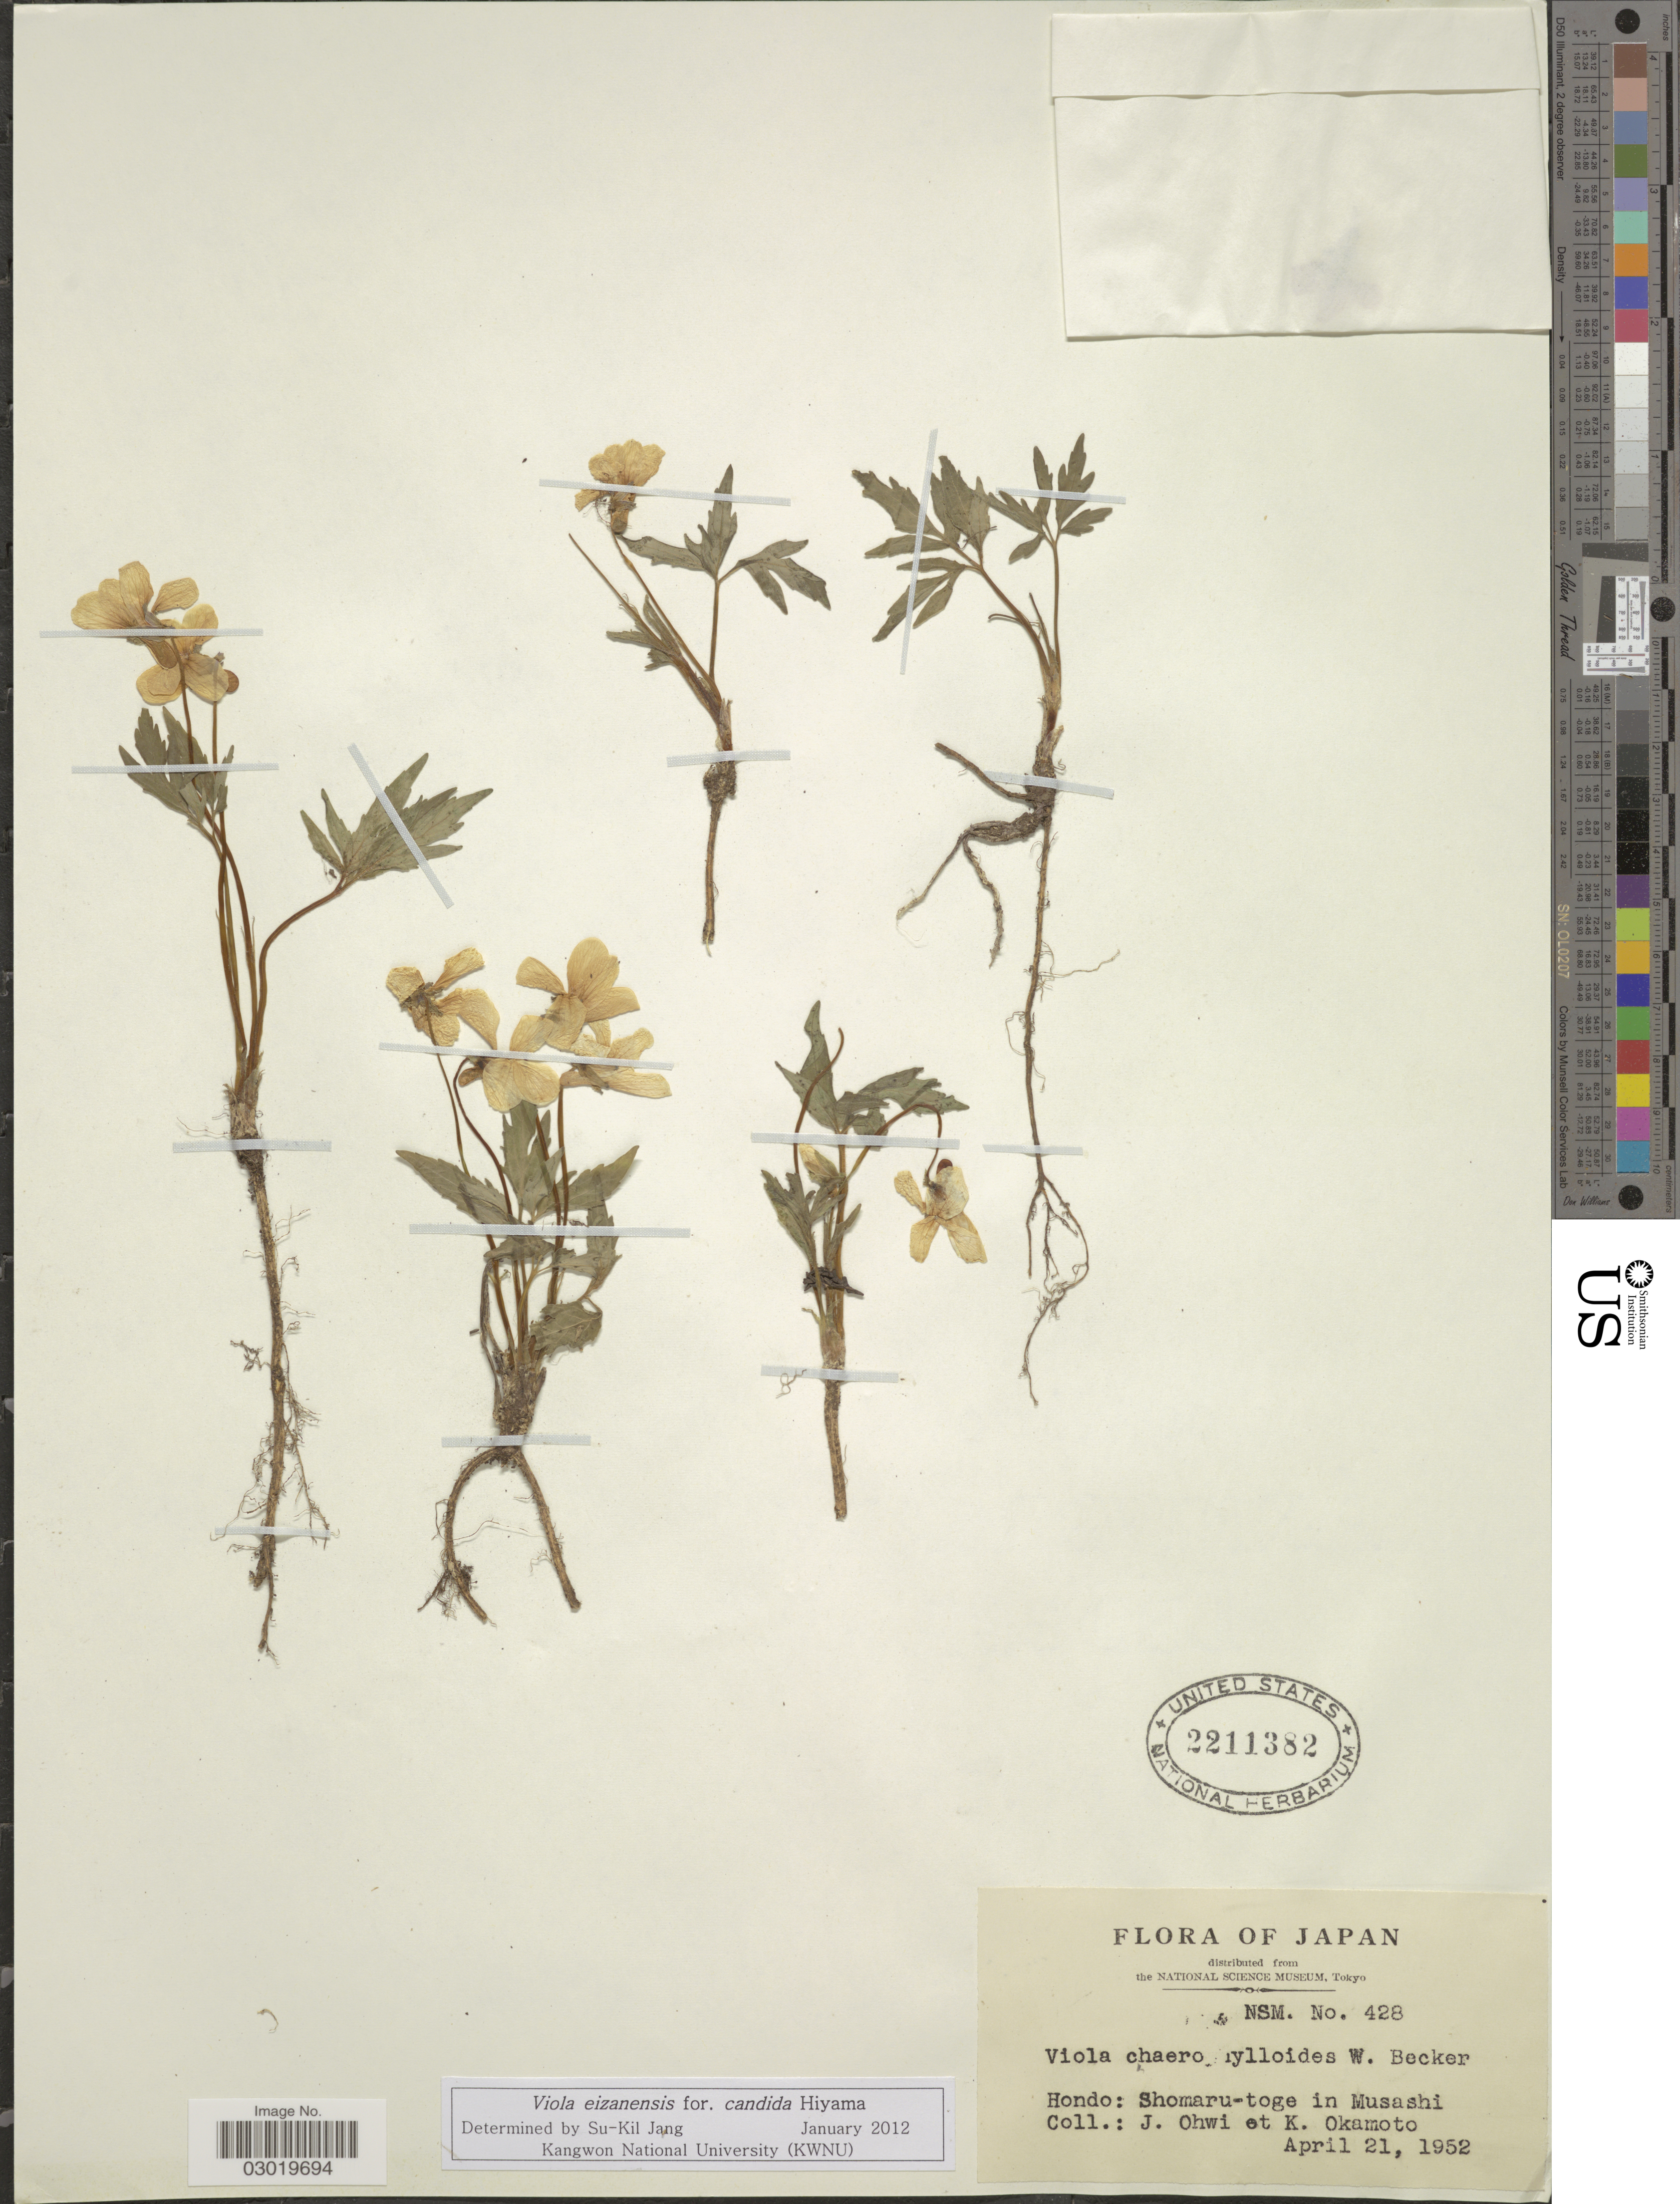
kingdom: Plantae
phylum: Tracheophyta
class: Magnoliopsida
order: Malpighiales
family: Violaceae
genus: Viola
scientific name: Viola eizanensis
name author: (Makino) Makino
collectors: J. Ohwi & K. Okamoto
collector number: NSM428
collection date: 1952-04-21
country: Japan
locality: Hondo: Shomaru-toge in Musashi.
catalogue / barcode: US 2211382